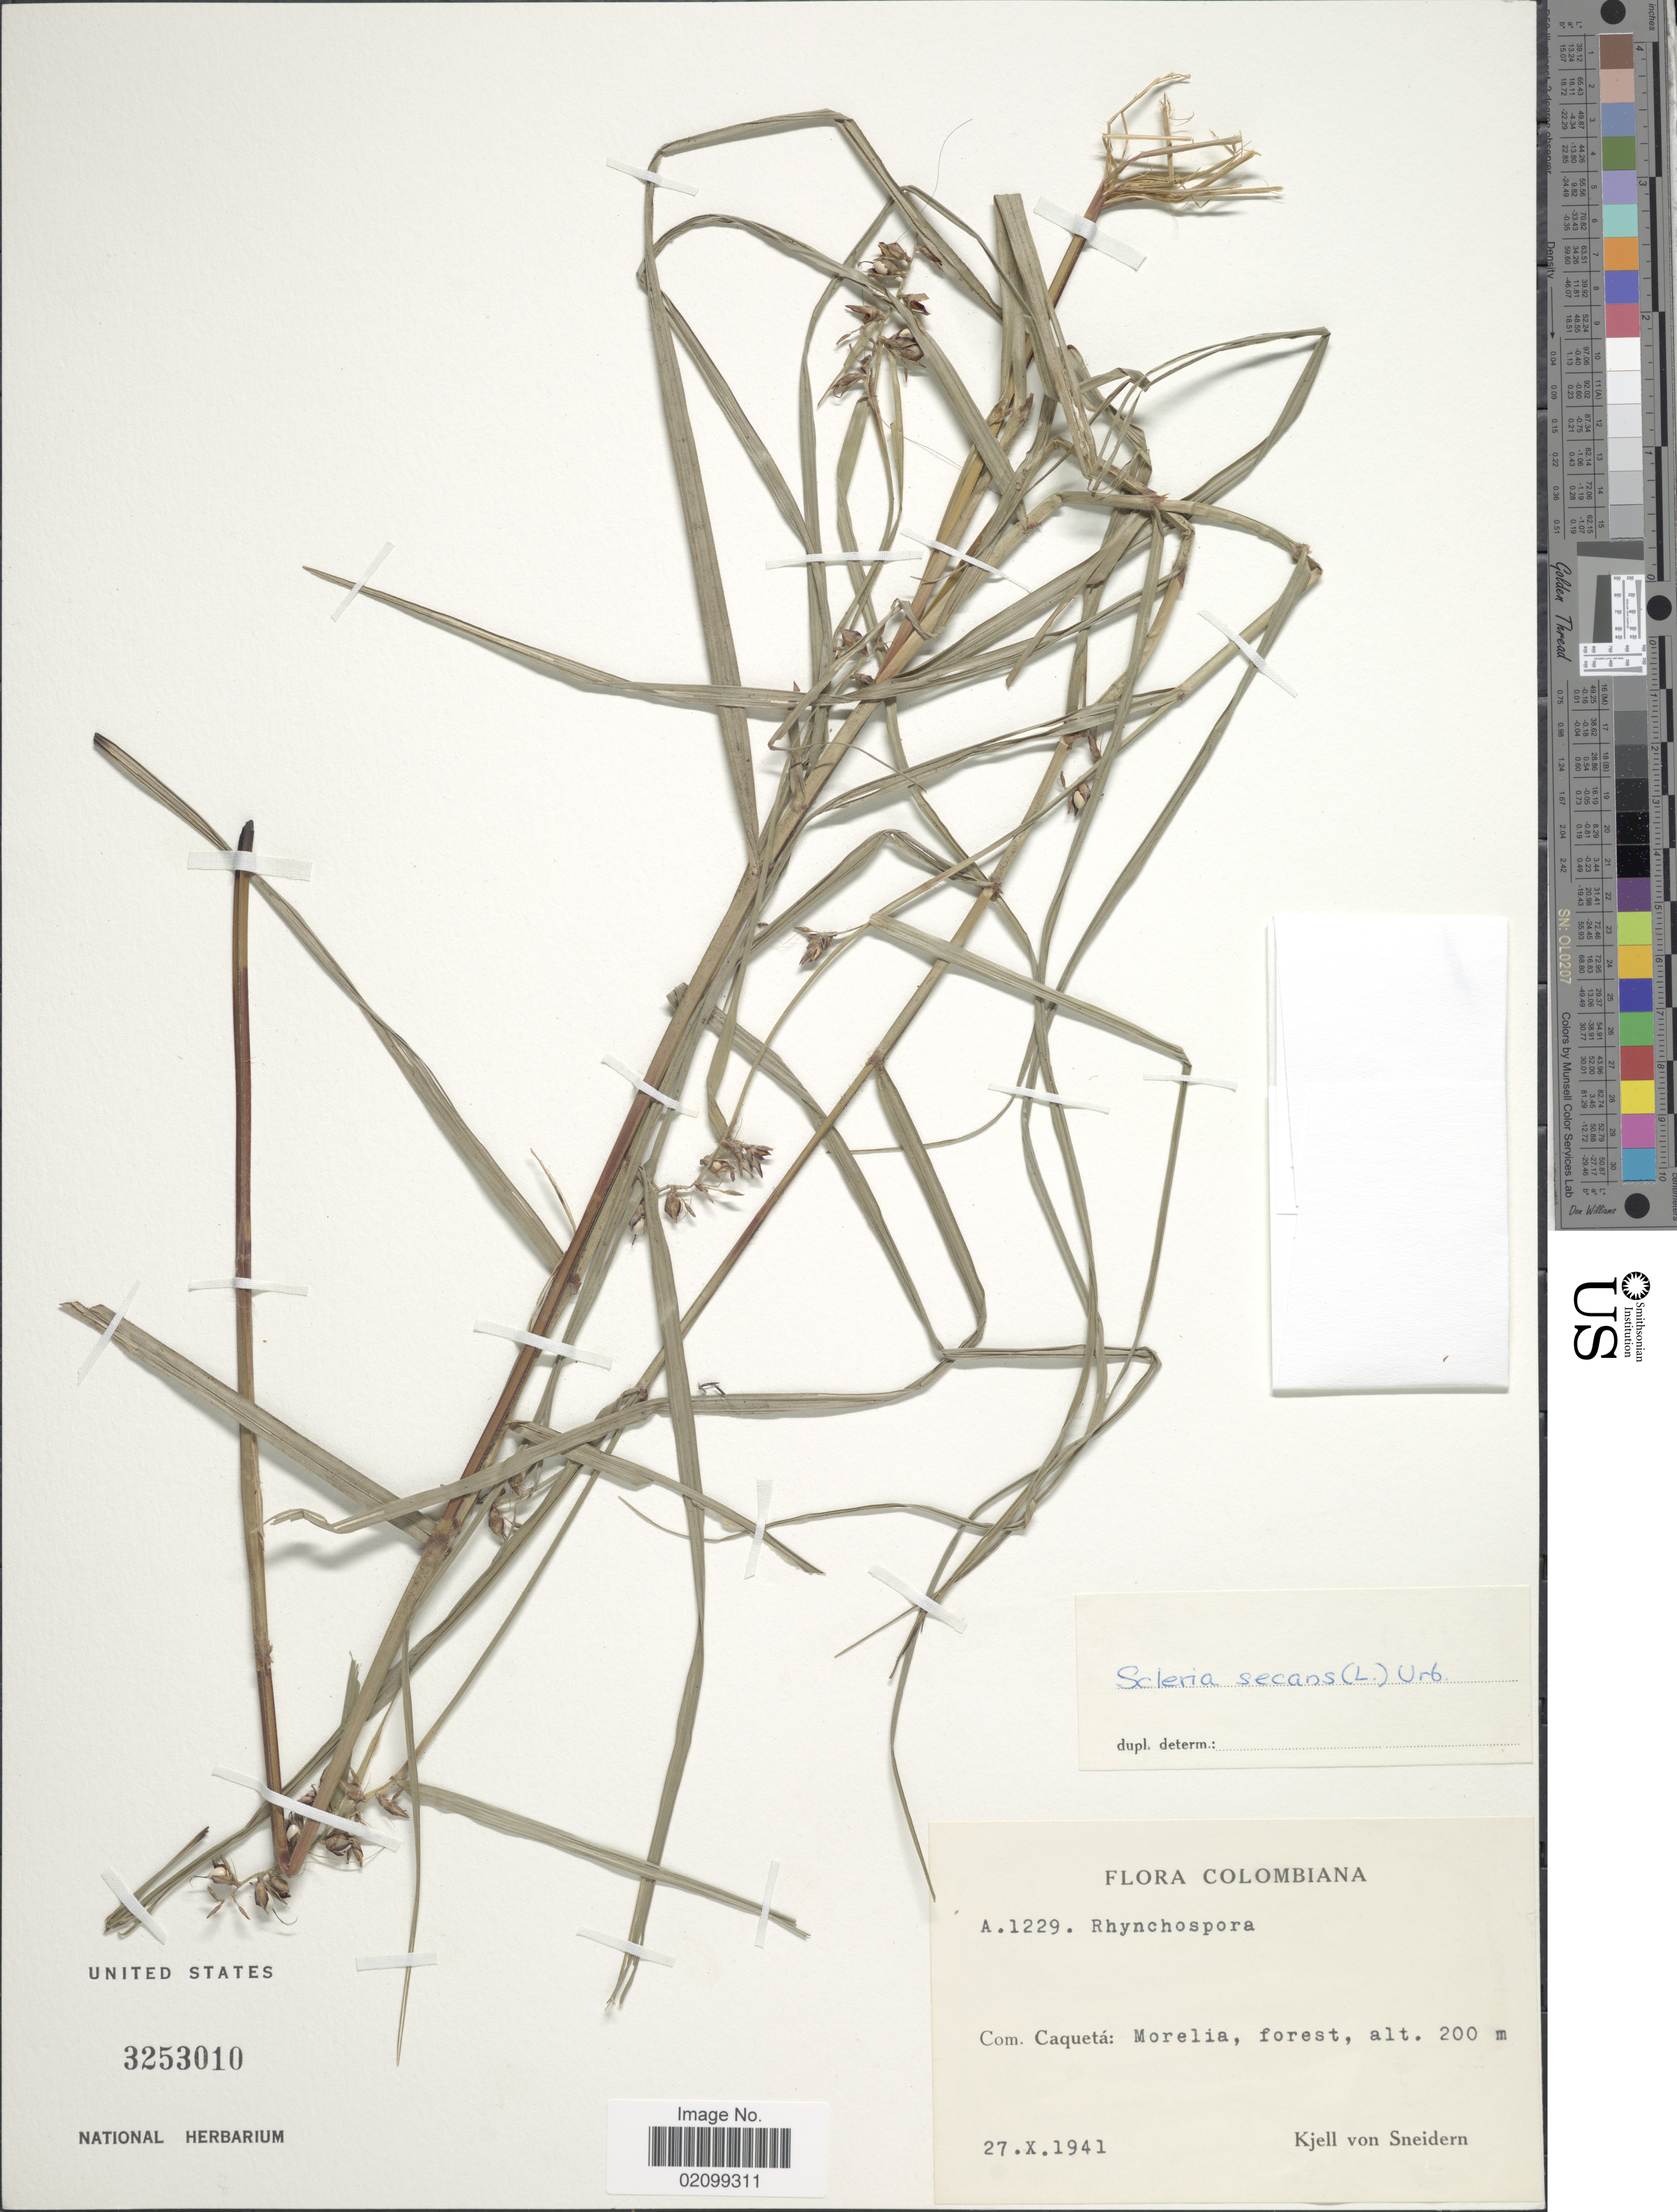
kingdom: Plantae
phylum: Tracheophyta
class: Liliopsida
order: Poales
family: Cyperaceae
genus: Scleria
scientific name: Scleria secans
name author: (L.) Urb.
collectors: K. von Sneidern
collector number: A1229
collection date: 1941-10-27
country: Colombia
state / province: Caquetá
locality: Com. Caqueta: Morelia, forest.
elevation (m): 200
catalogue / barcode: US 3253010